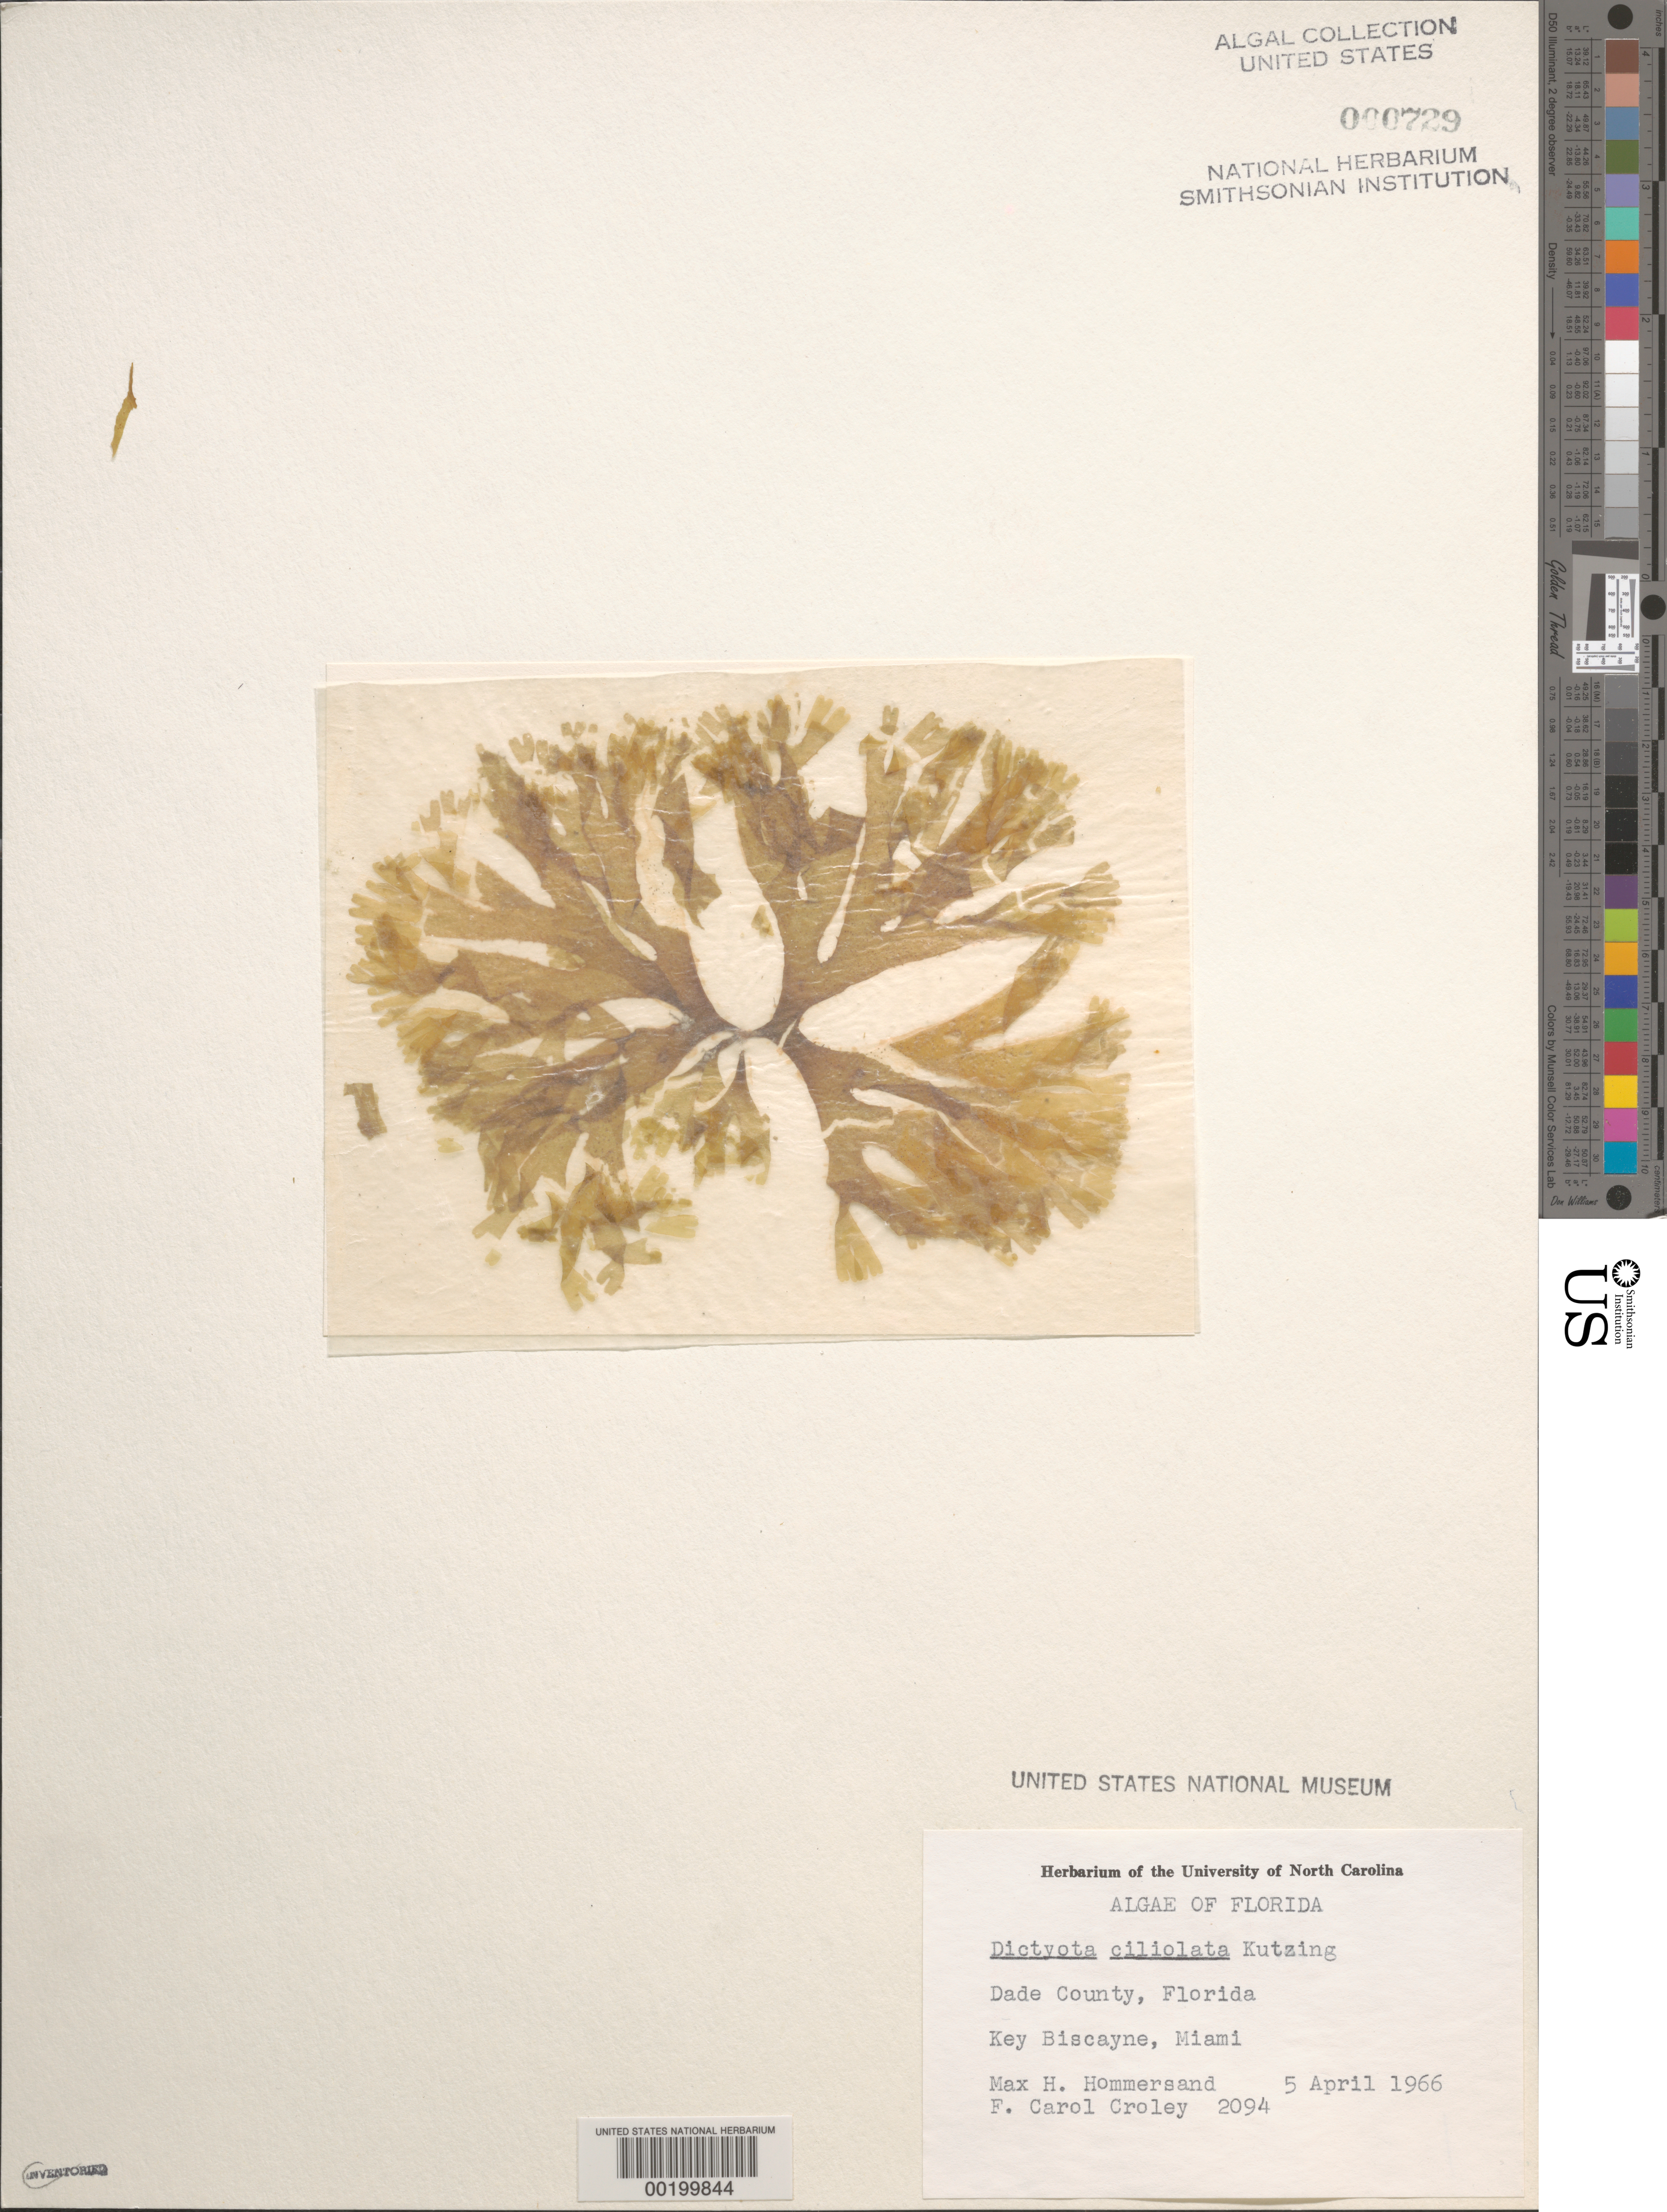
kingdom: Chromista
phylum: Ochrophyta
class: Phaeophyceae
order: Dictyotales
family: Dictyotaceae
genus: Dictyota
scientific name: Dictyota ciliolata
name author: Sond. ex Kütz.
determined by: Croley, F. C.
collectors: M. H. Hommersand & F. C. Croley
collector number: FCC 2094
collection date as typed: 05 Apr 1966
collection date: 1966-04-05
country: United States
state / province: Florida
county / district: Miami-Dade County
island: Key Biscayne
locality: Miami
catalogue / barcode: US 729